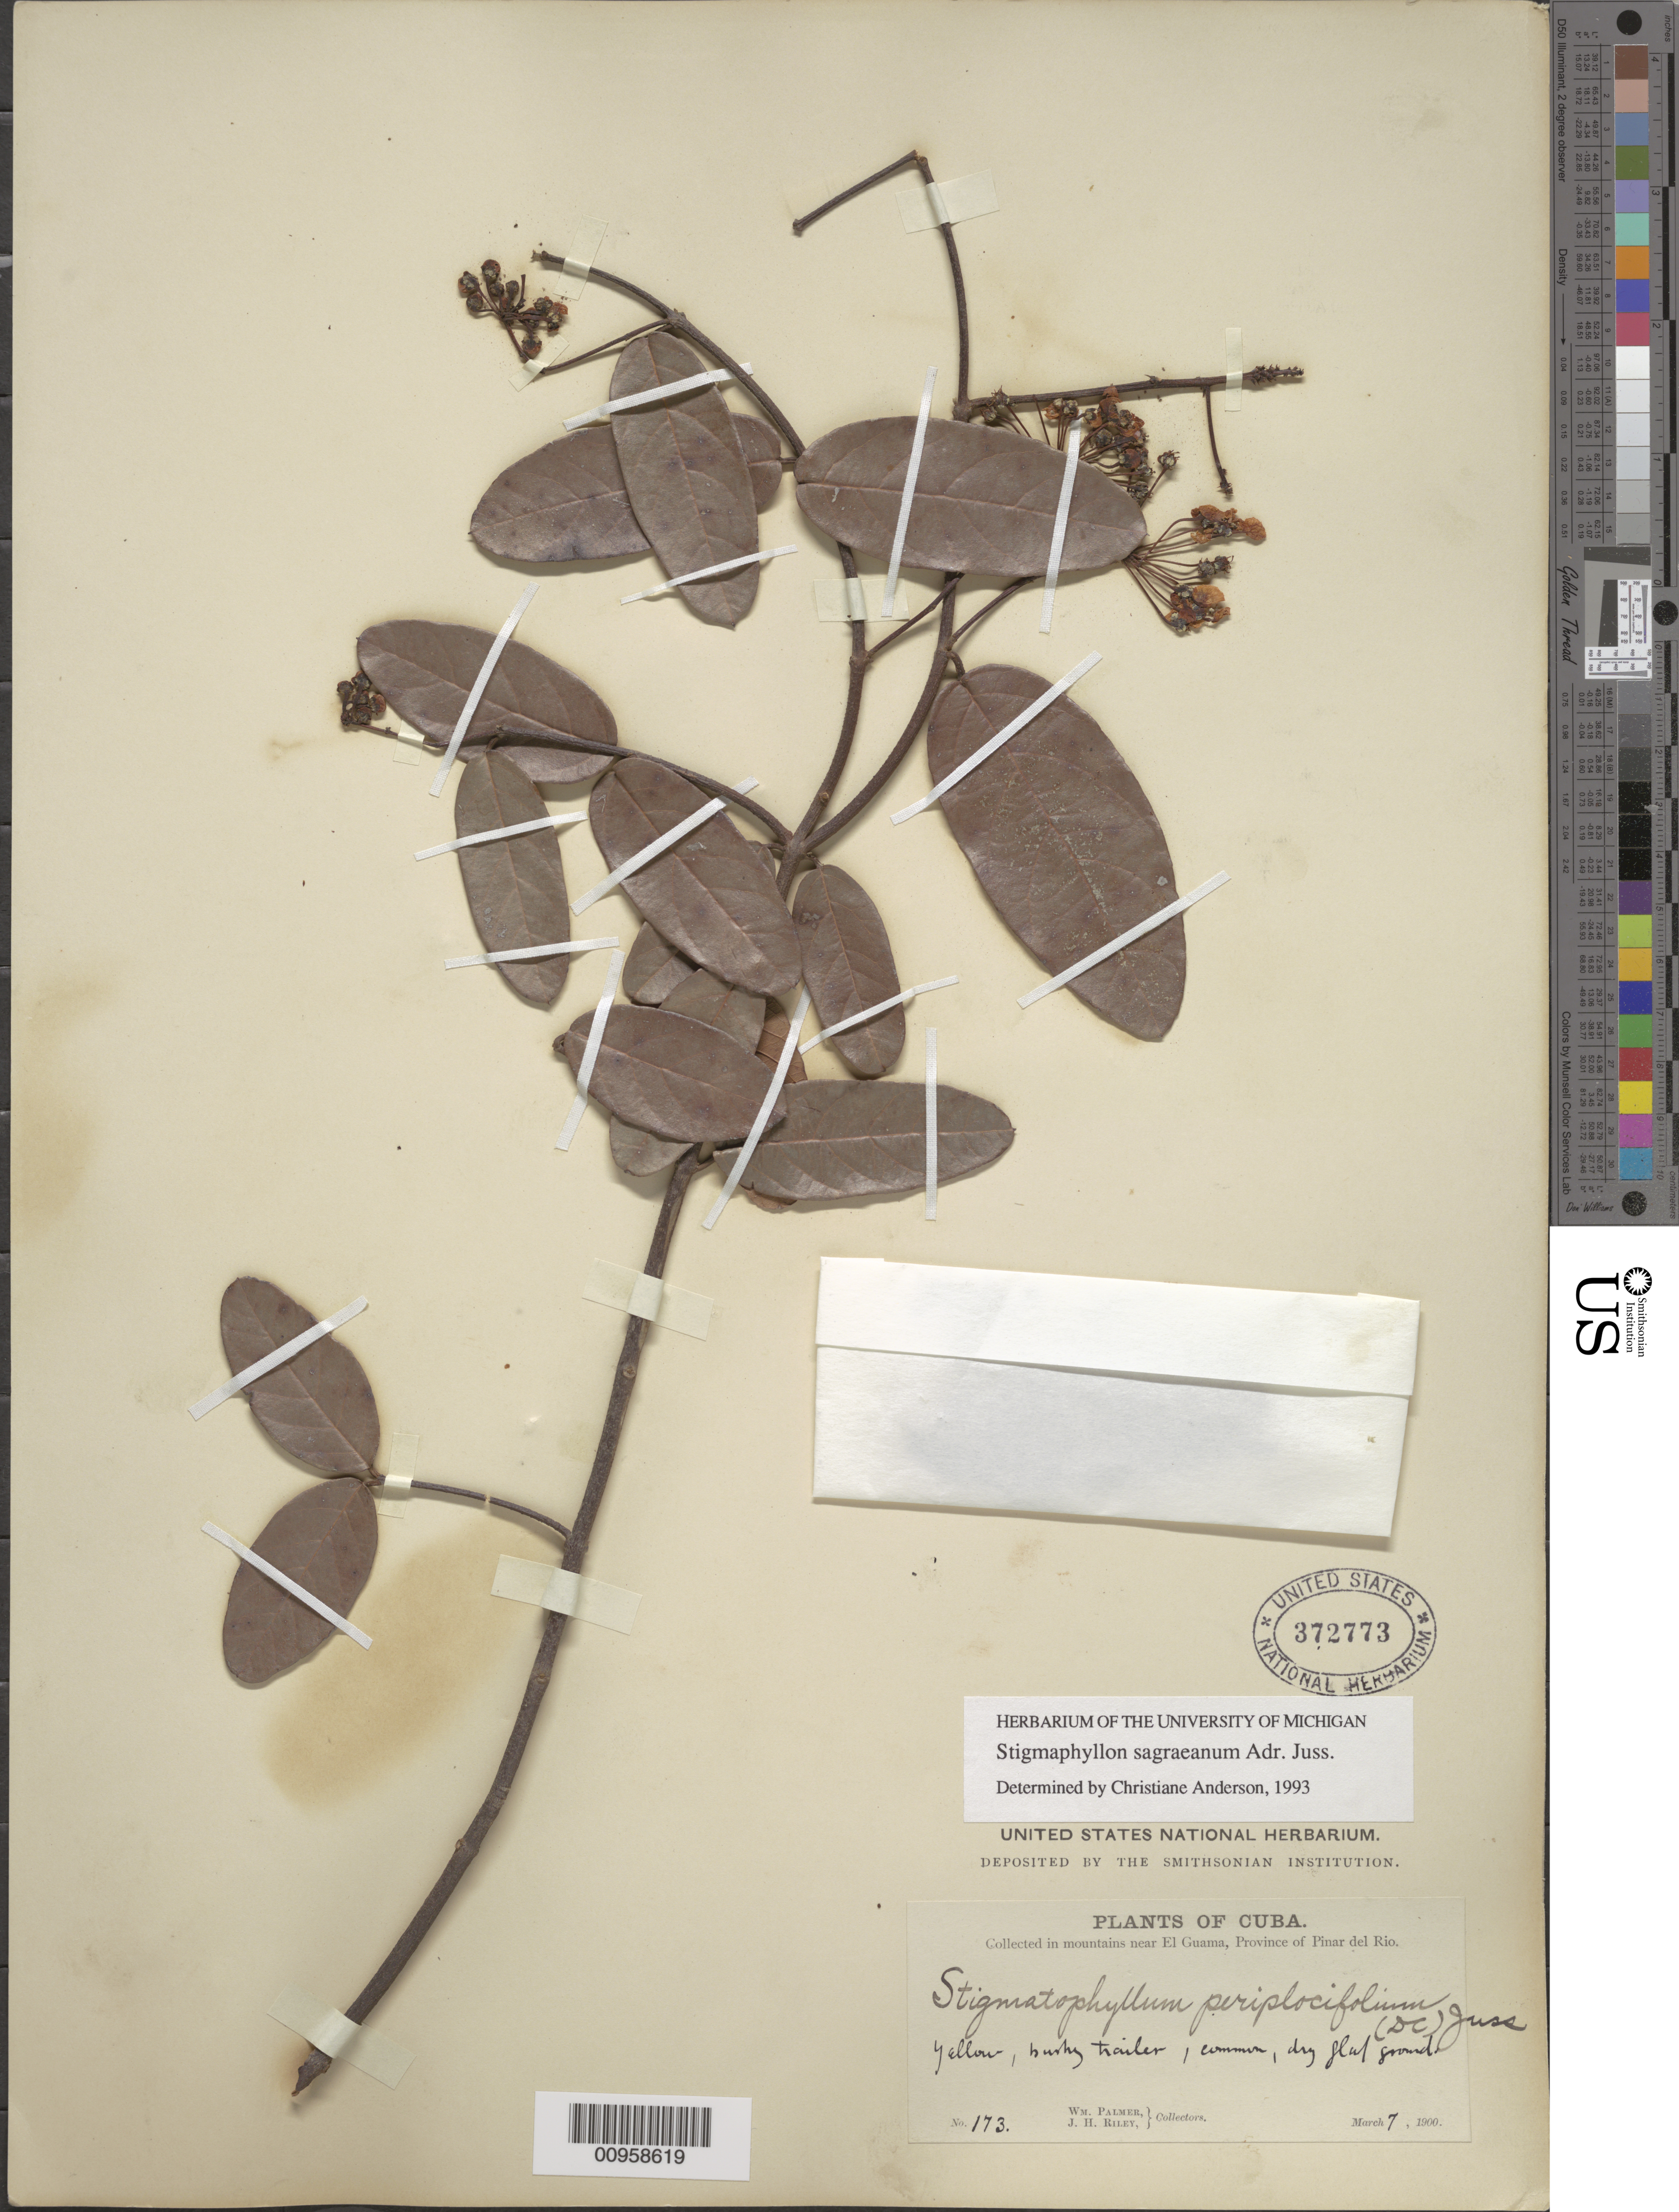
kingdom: Plantae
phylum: Tracheophyta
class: Magnoliopsida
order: Malpighiales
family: Malpighiaceae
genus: Stigmaphyllon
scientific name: Stigmaphyllon sagraeanum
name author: Juss.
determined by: Anderson, C.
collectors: W. Palmer & J. H. Riley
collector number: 173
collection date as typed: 07 Mar 1900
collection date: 1900-03-07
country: Cuba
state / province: Pinar del Rio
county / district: Dry forest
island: Cuba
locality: Near Pinar del Rio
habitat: Dry flat ground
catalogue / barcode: US 372773